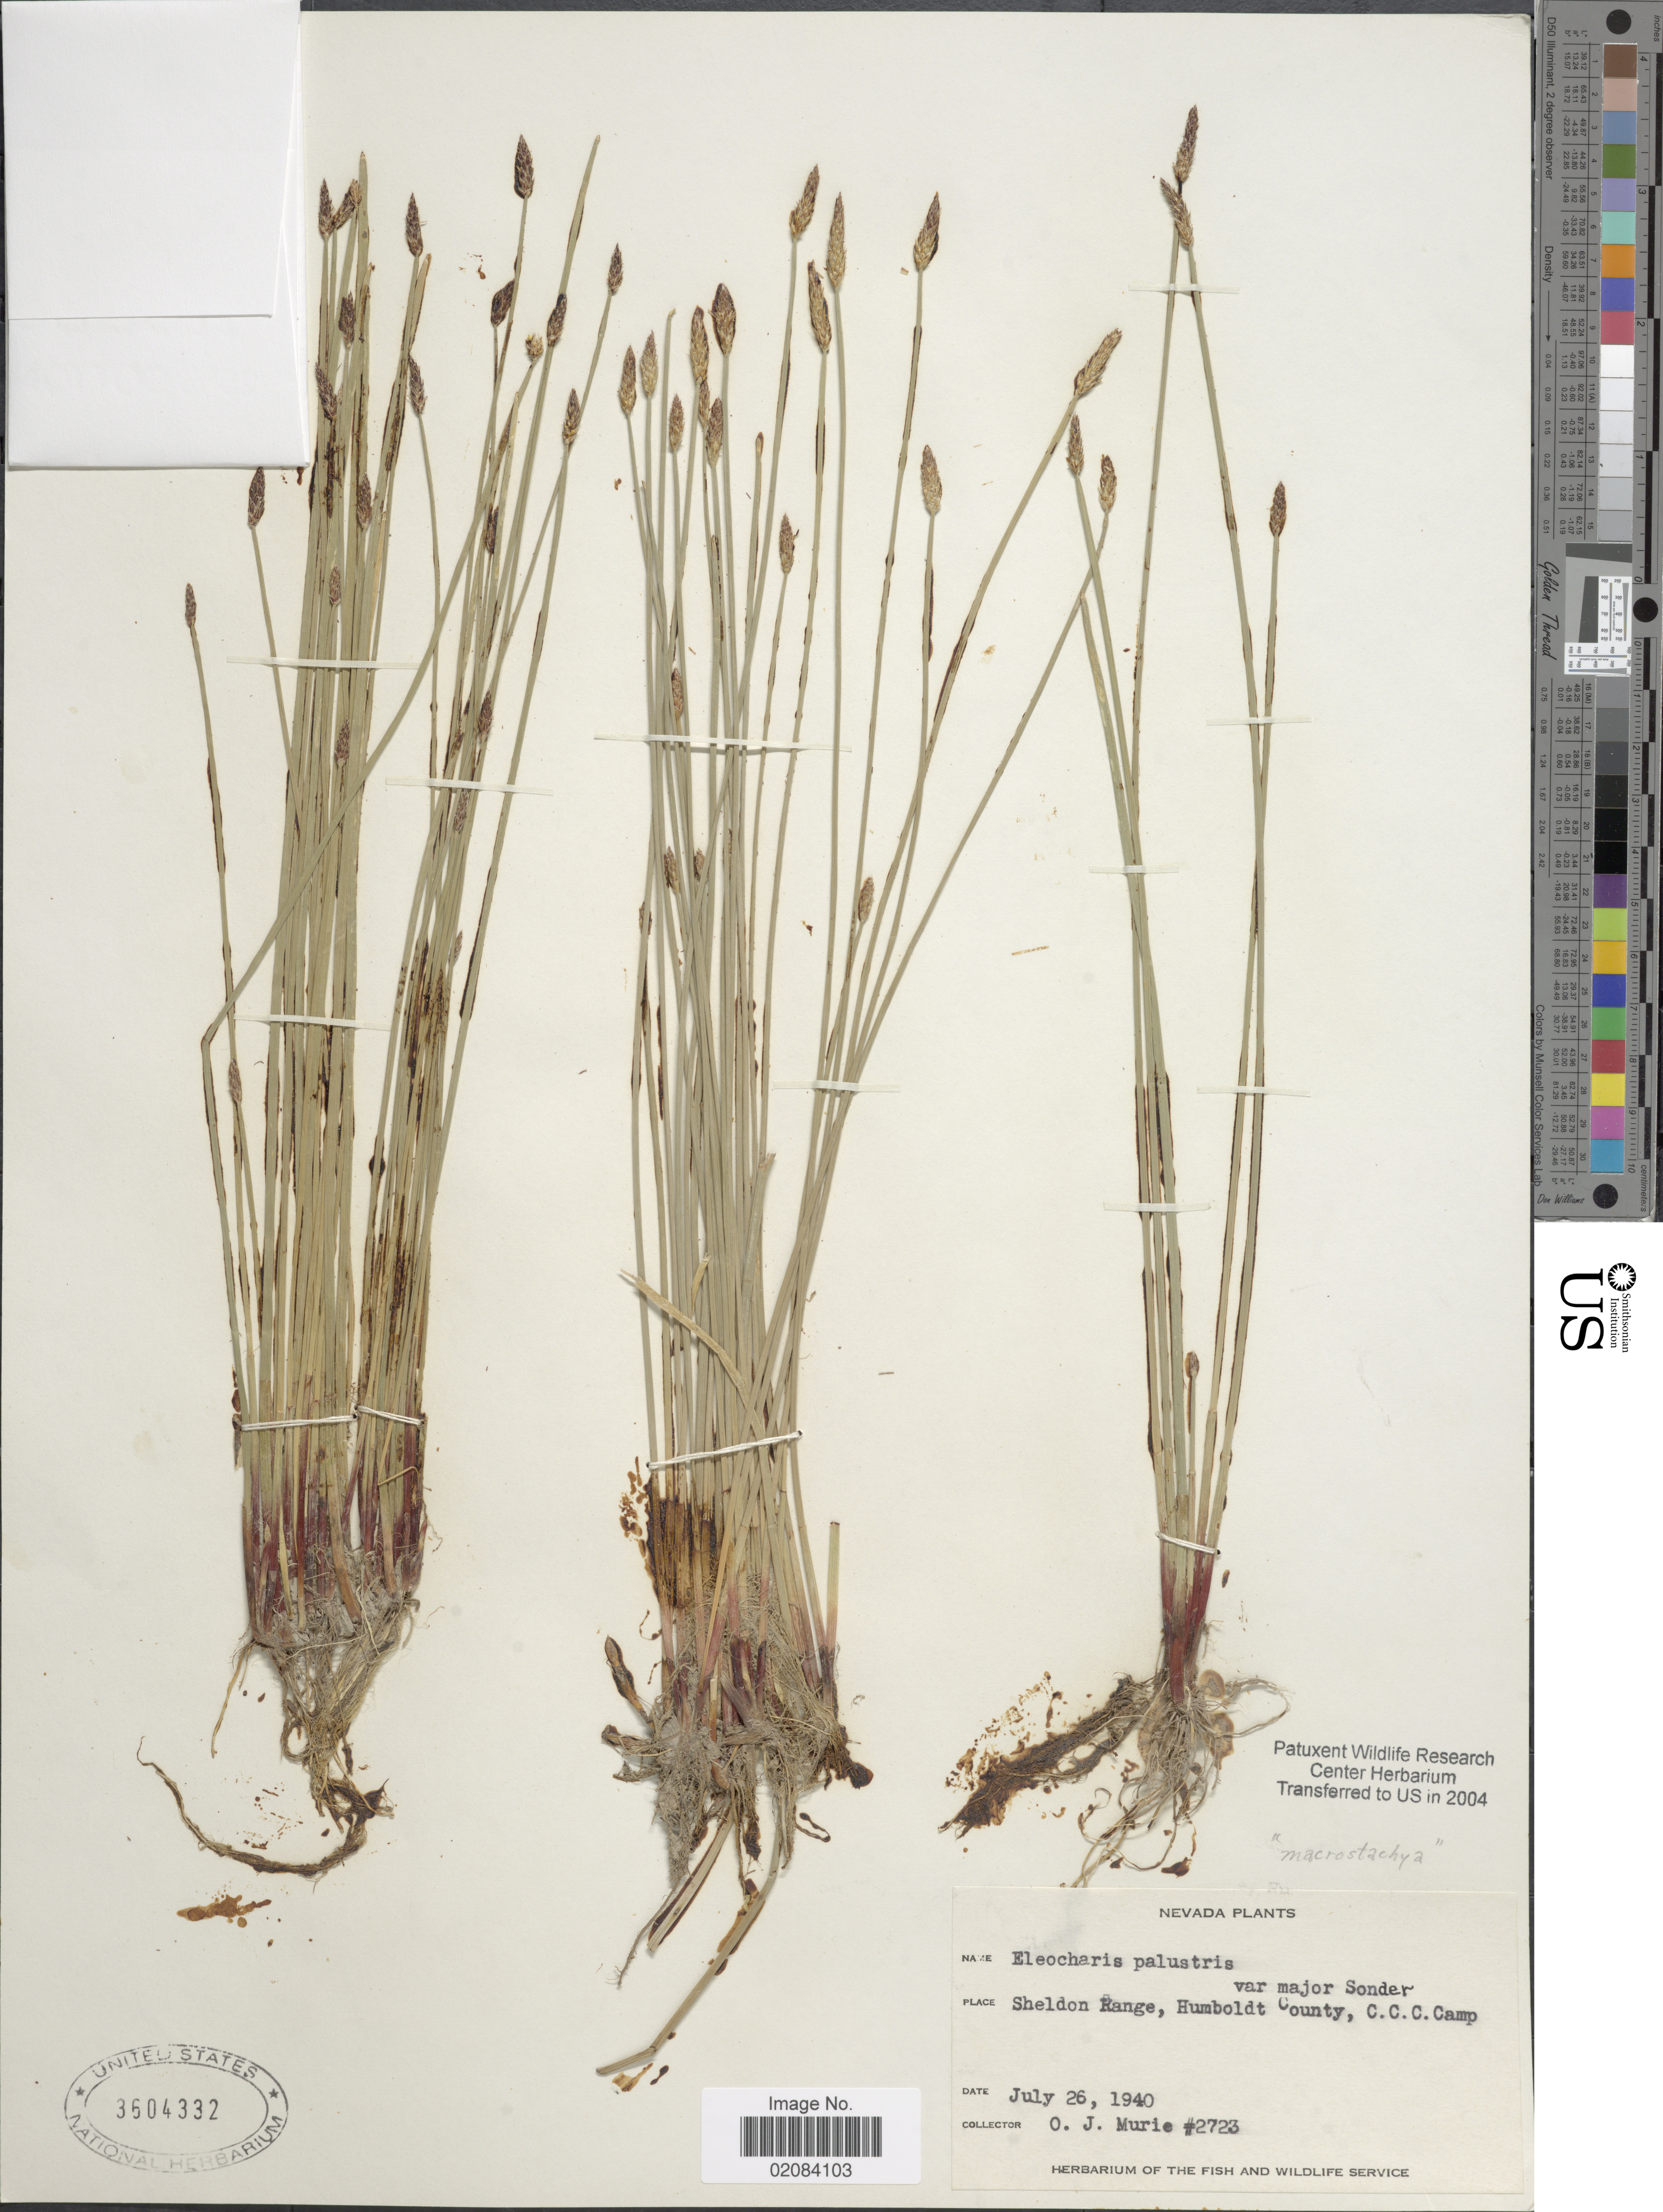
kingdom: Plantae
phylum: Tracheophyta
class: Liliopsida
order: Poales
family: Cyperaceae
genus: Eleocharis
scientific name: Eleocharis palustris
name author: (L.) Roem. & Schult.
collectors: O. Murie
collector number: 2723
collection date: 1940-07-26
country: United States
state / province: Nevada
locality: Nevada, Charles Sheldon Refuge, Humboldt County.C.C. C. Camp.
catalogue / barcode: US 3604332